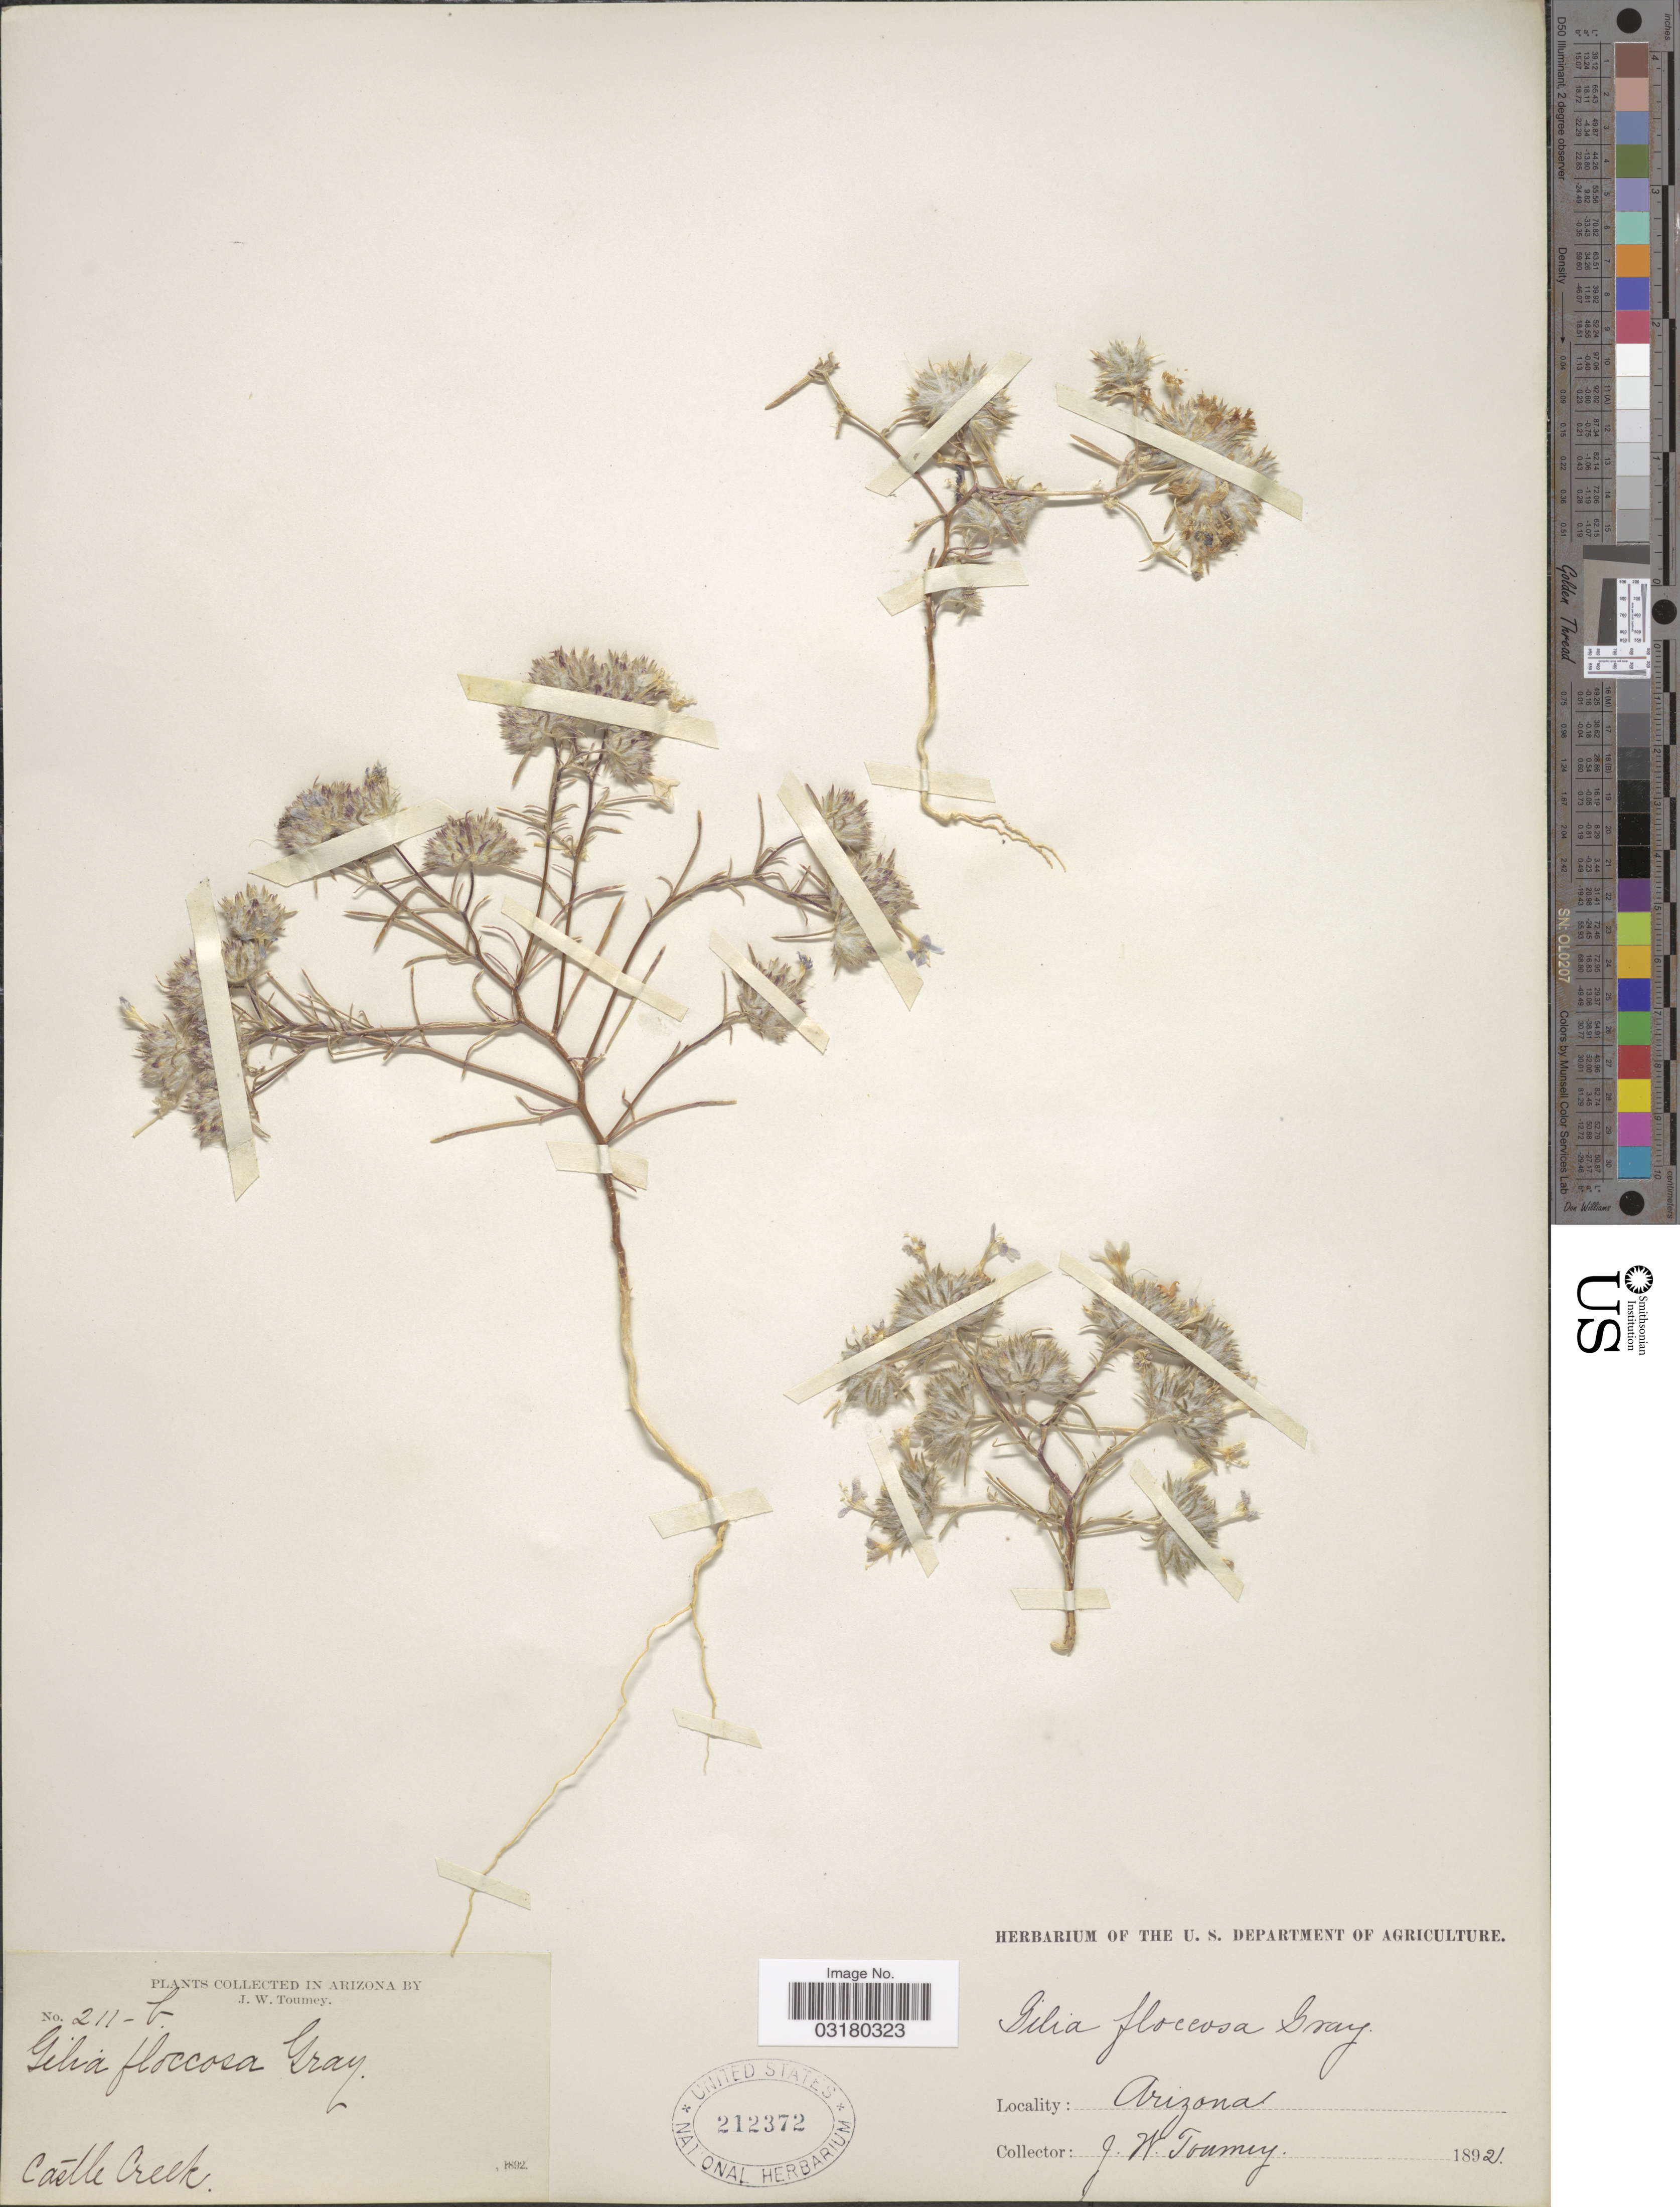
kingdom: Plantae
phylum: Tracheophyta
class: Magnoliopsida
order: Ericales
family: Polemoniaceae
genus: Eriastrum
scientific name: Eriastrum eremicum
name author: (Jeps.) H. Mason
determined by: Strong, Mark T., (BOT), Smithsonian Institution - National Museum of Natural History (UNITED STATES)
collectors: J. W. Toumey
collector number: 211-b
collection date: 1892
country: United States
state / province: Arizona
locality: Castle Creek.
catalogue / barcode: US 212372